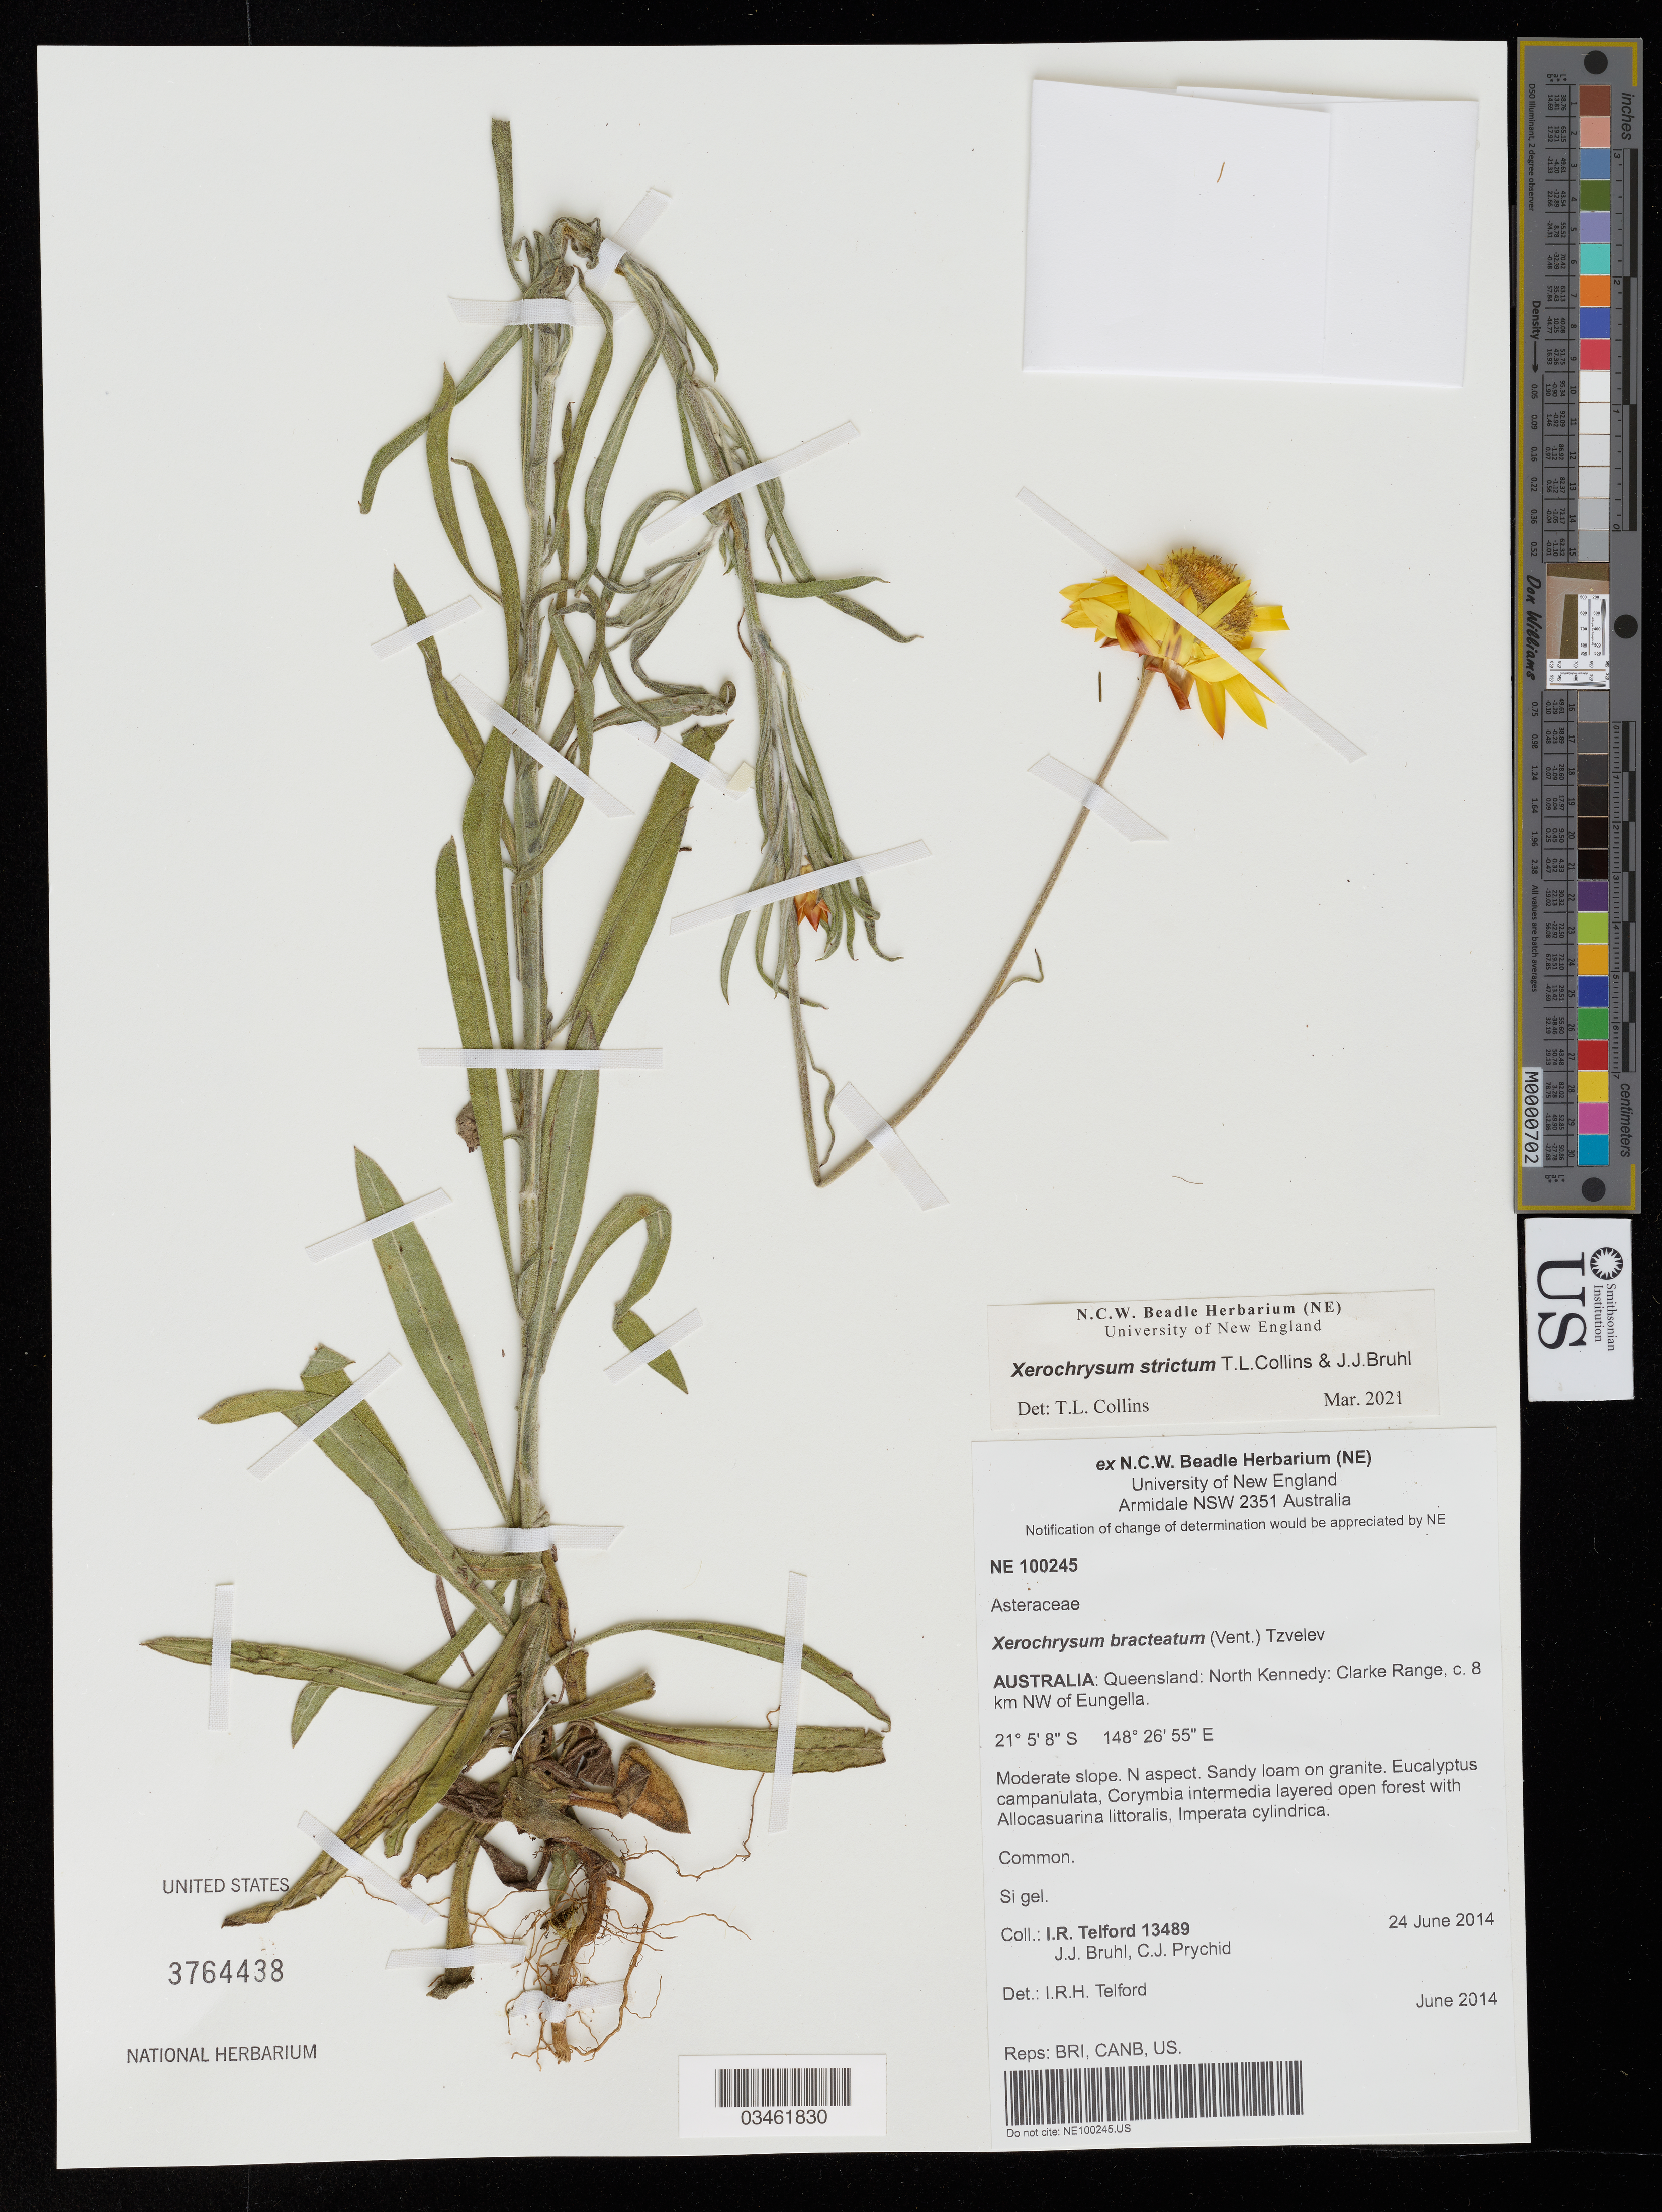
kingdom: Plantae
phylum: Tracheophyta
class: Magnoliopsida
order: Asterales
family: Asteraceae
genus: Xerochrysum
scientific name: Xerochrysum strictum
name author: Collins & J.J. Bruhl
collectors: I. R. Telford, J. Bruhl & C. Prychid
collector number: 13489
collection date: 2014-06-24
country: Australia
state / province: Queensland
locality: North Kennedy: Clarke Range, c. 8 km NW of Eungella.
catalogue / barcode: US 3764438